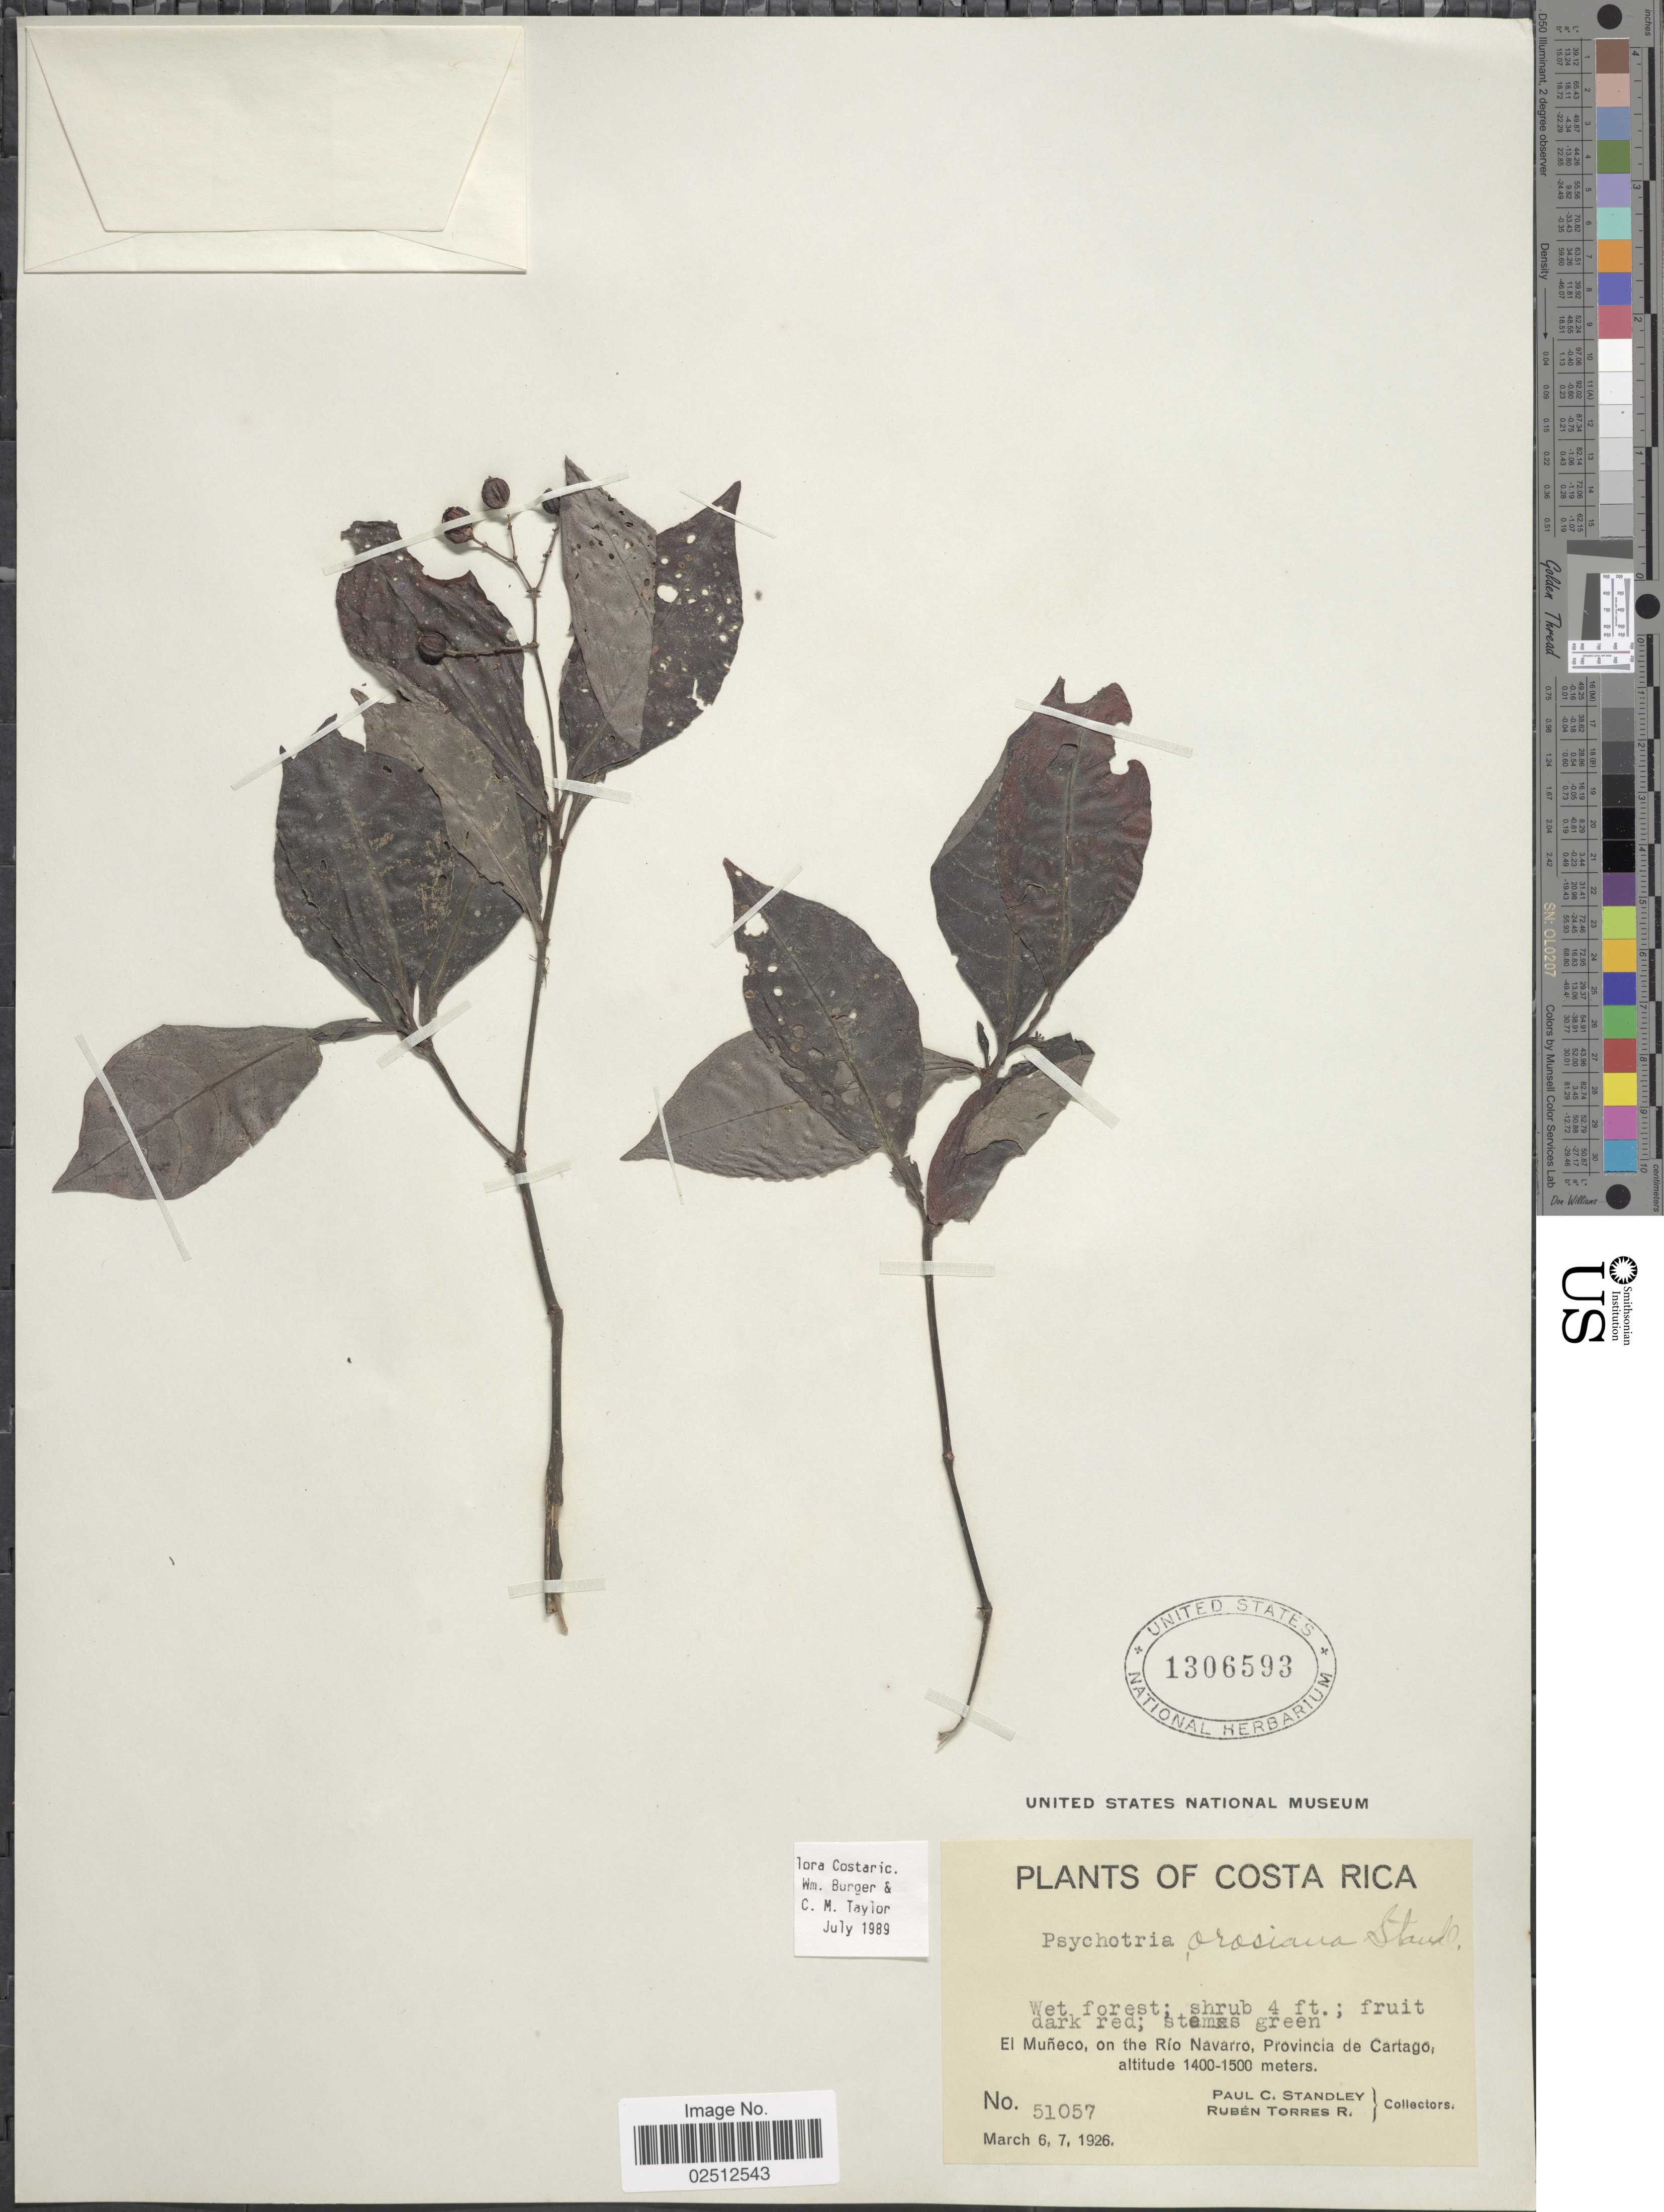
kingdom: Plantae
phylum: Tracheophyta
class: Magnoliopsida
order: Gentianales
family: Rubiaceae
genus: Psychotria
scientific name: Psychotria orosiana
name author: Standl.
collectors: P. C. Standley & R. Torres Rojas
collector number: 51057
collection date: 1926-03-06/1926-03-07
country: Costa Rica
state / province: Cartago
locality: El Muneco, on the Rio Navarro, Provincia de Cartago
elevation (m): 1400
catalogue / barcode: US 1306593